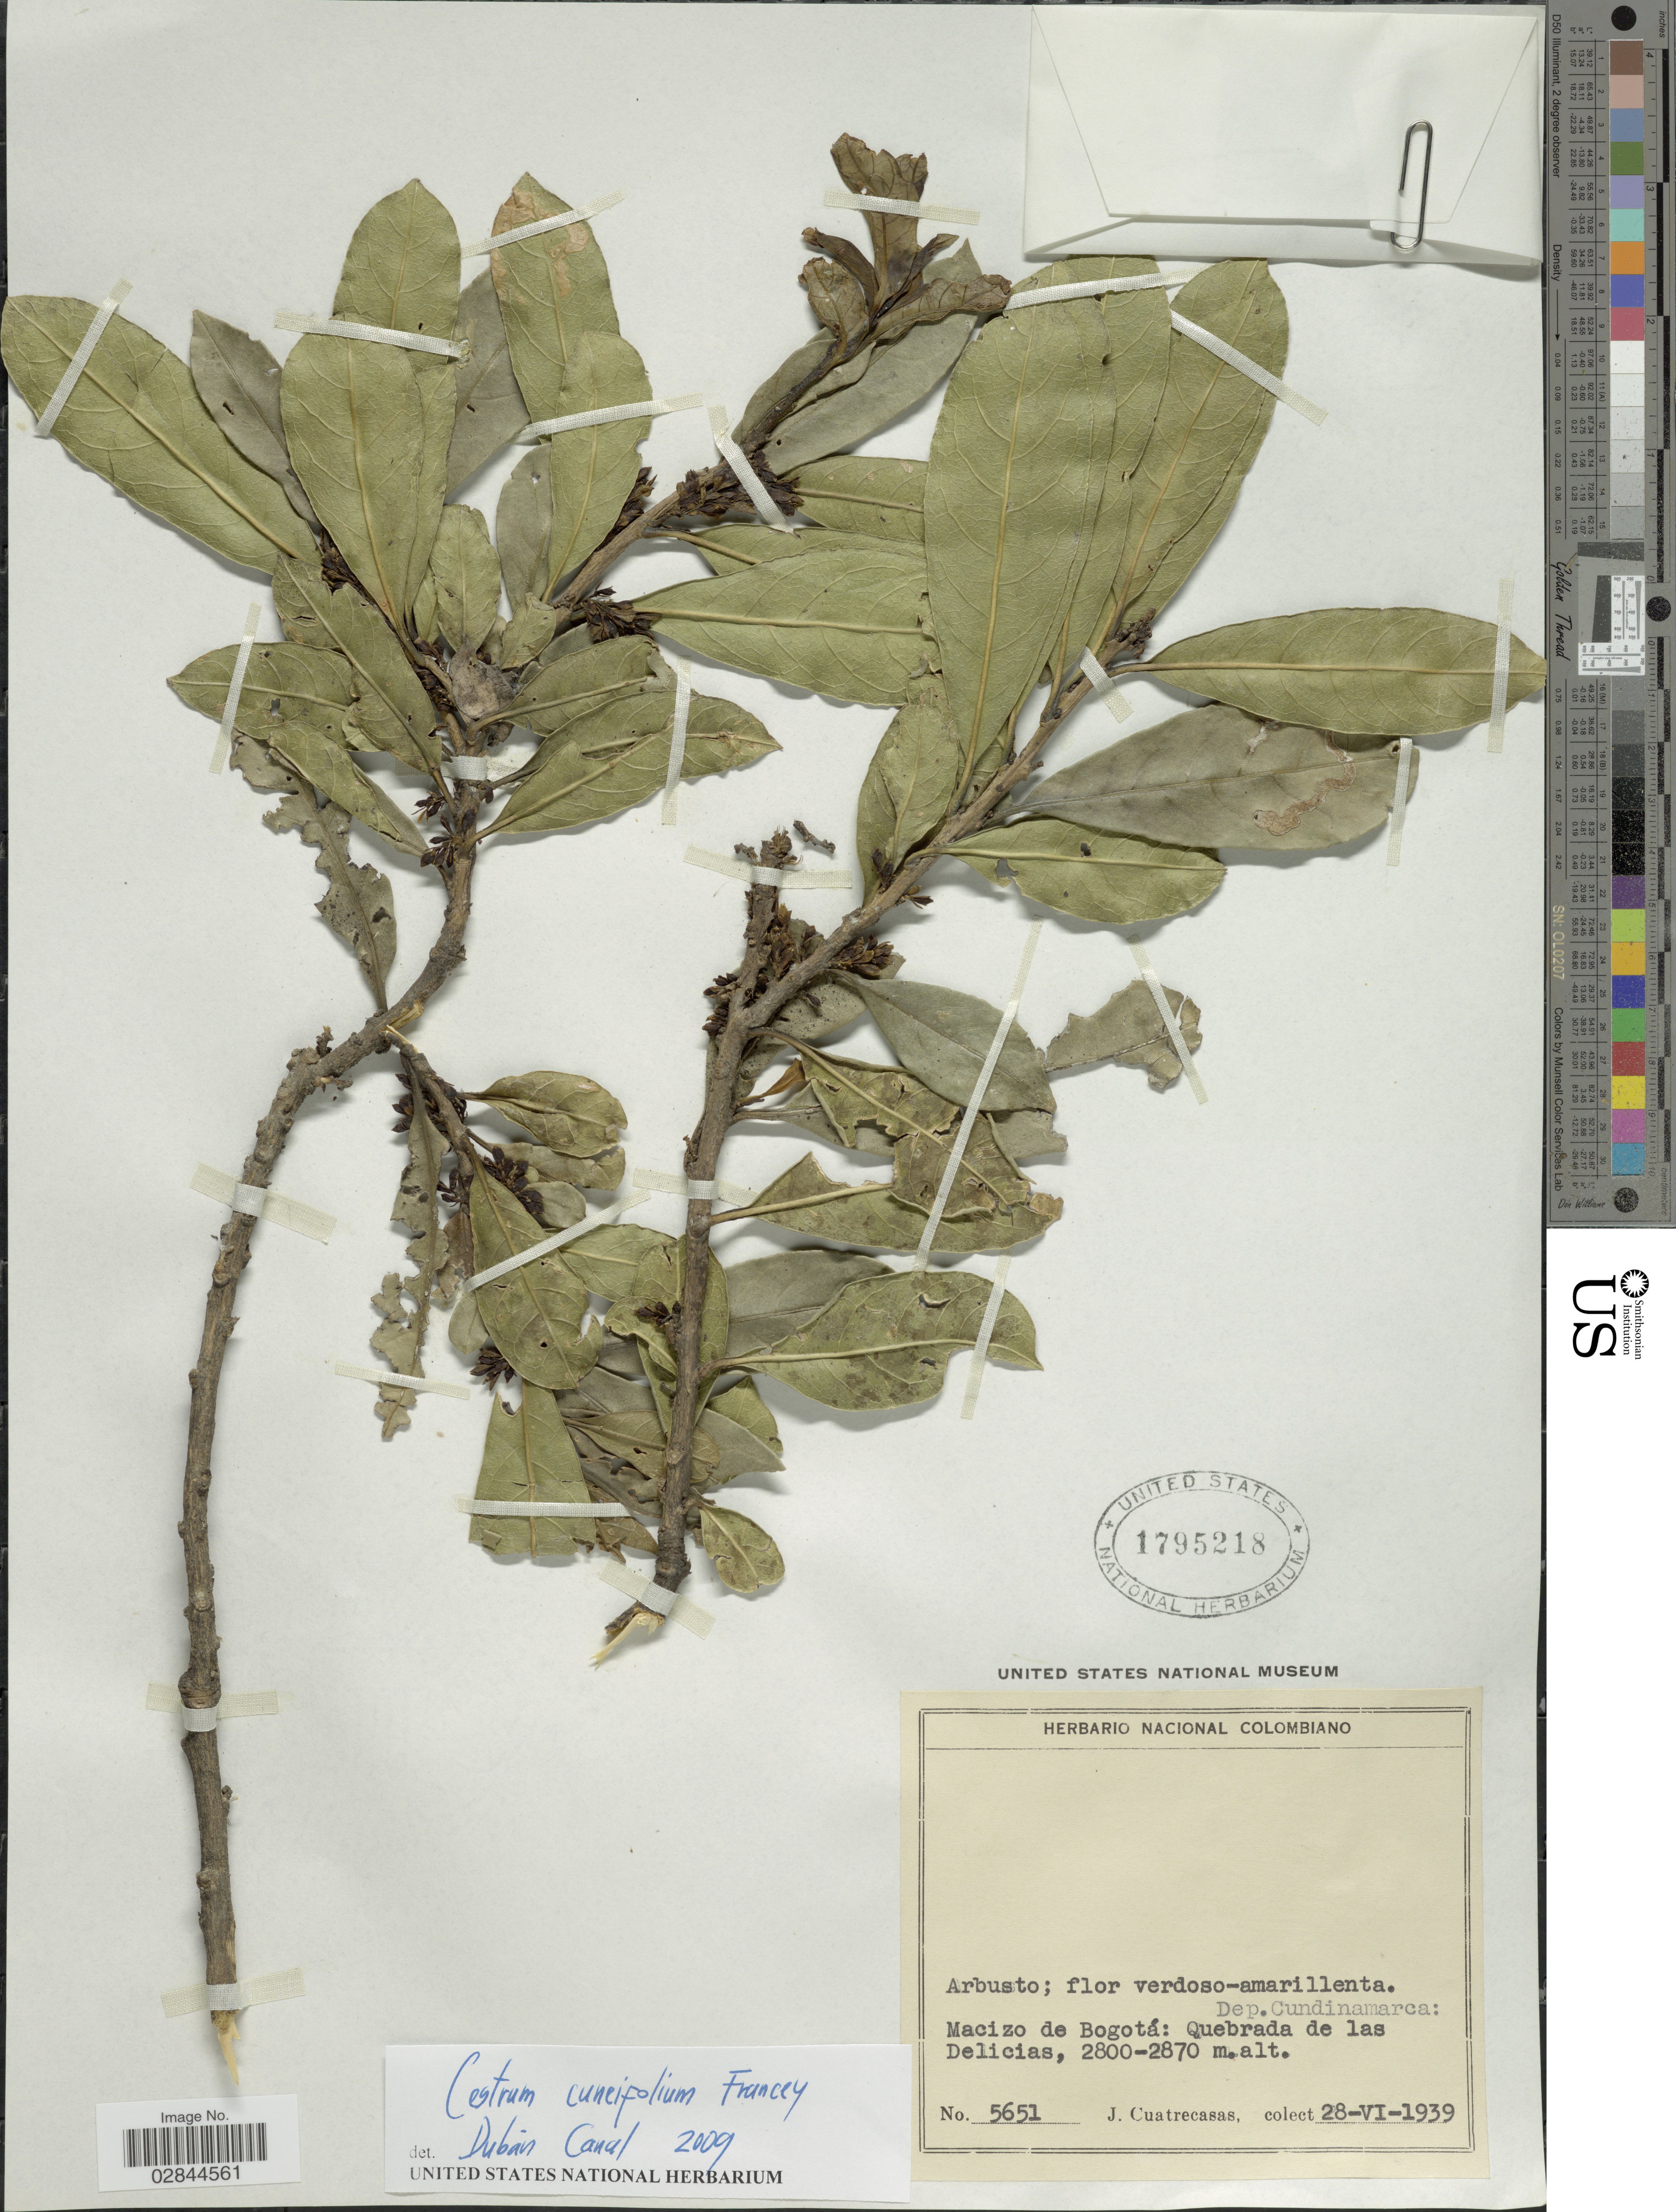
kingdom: Plantae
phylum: Tracheophyta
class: Magnoliopsida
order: Solanales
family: Solanaceae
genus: Cestrum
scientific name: Cestrum cuneifolium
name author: Francey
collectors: J. Cuatrecasas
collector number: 5651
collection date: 1939-06-28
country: Colombia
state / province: Cundinamarca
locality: Dep. Cundinamarca: Macizo de Bogotá: Quebrada de las Delicias.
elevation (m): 2800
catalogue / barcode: US 1795218